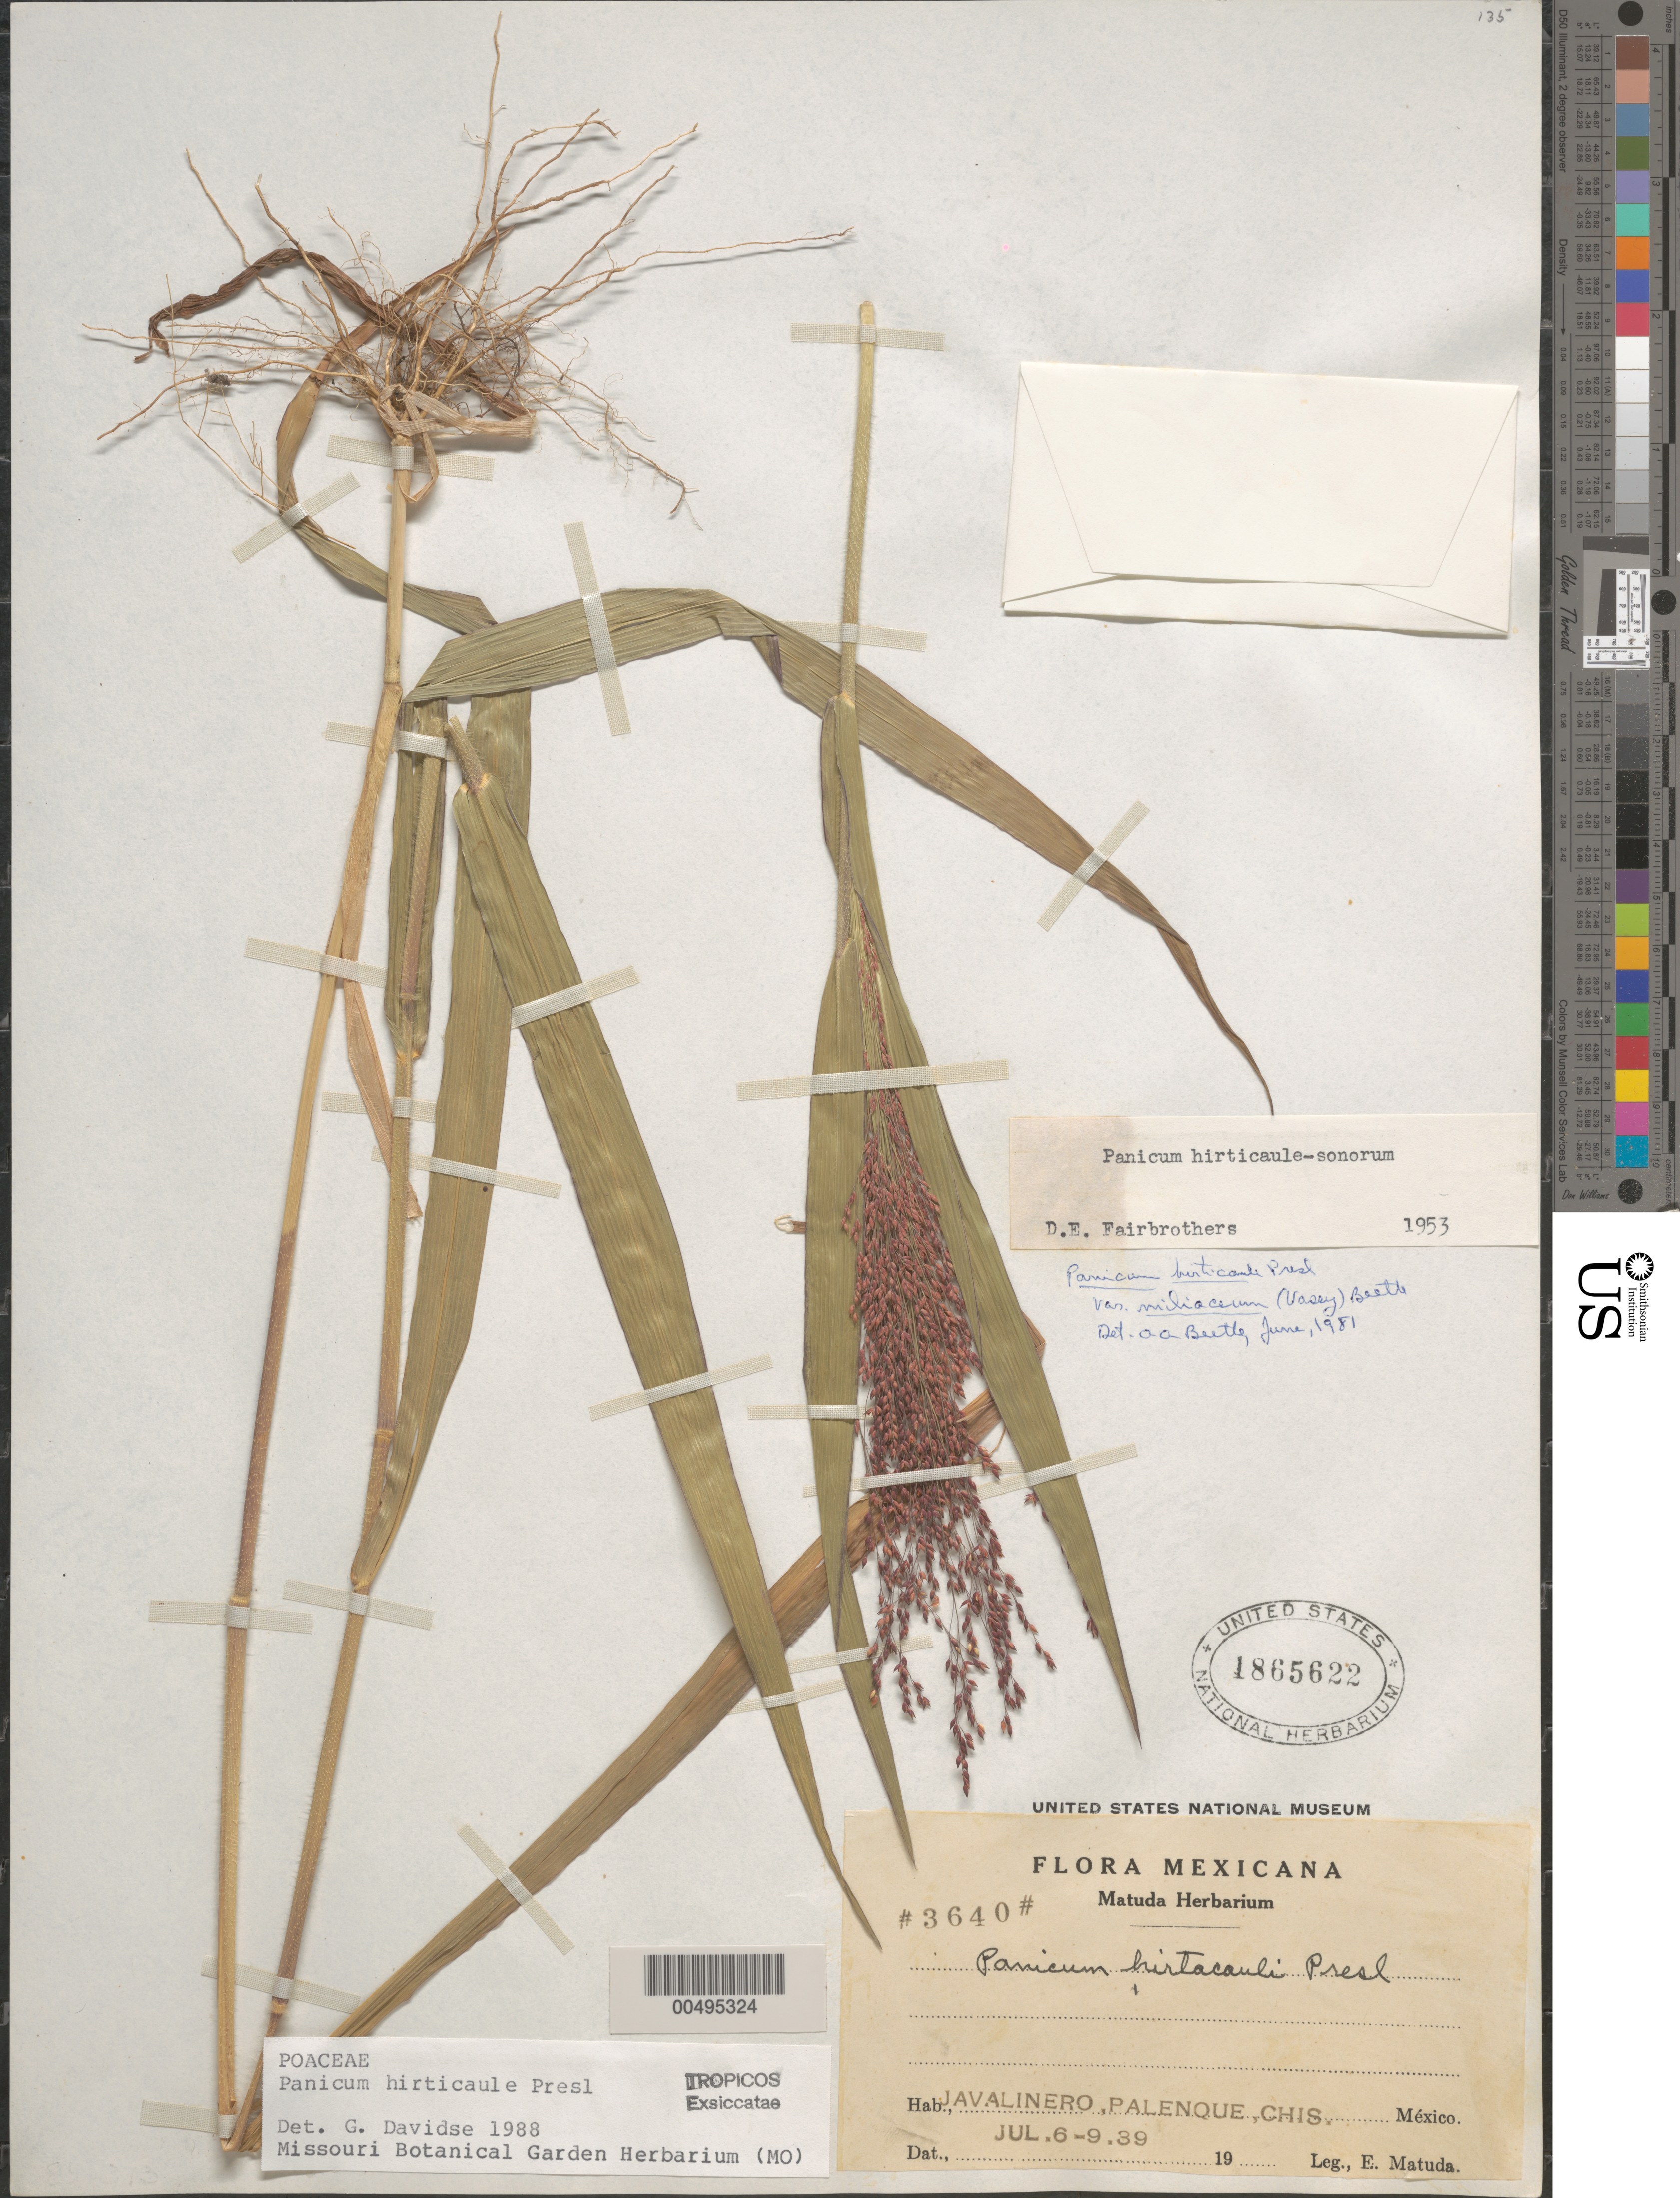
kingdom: Plantae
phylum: Tracheophyta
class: Liliopsida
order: Poales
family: Poaceae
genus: Panicum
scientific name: Panicum hirticaule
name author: J. Presl in C. Presl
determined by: Davidse, Gerrit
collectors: E. Matuda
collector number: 3640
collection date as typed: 6 Jul 1939 to 9 Jul 1939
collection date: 1939-07-06/1939-07-09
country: Mexico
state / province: Chiapas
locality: Javalinero, Palenque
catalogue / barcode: US 1865622